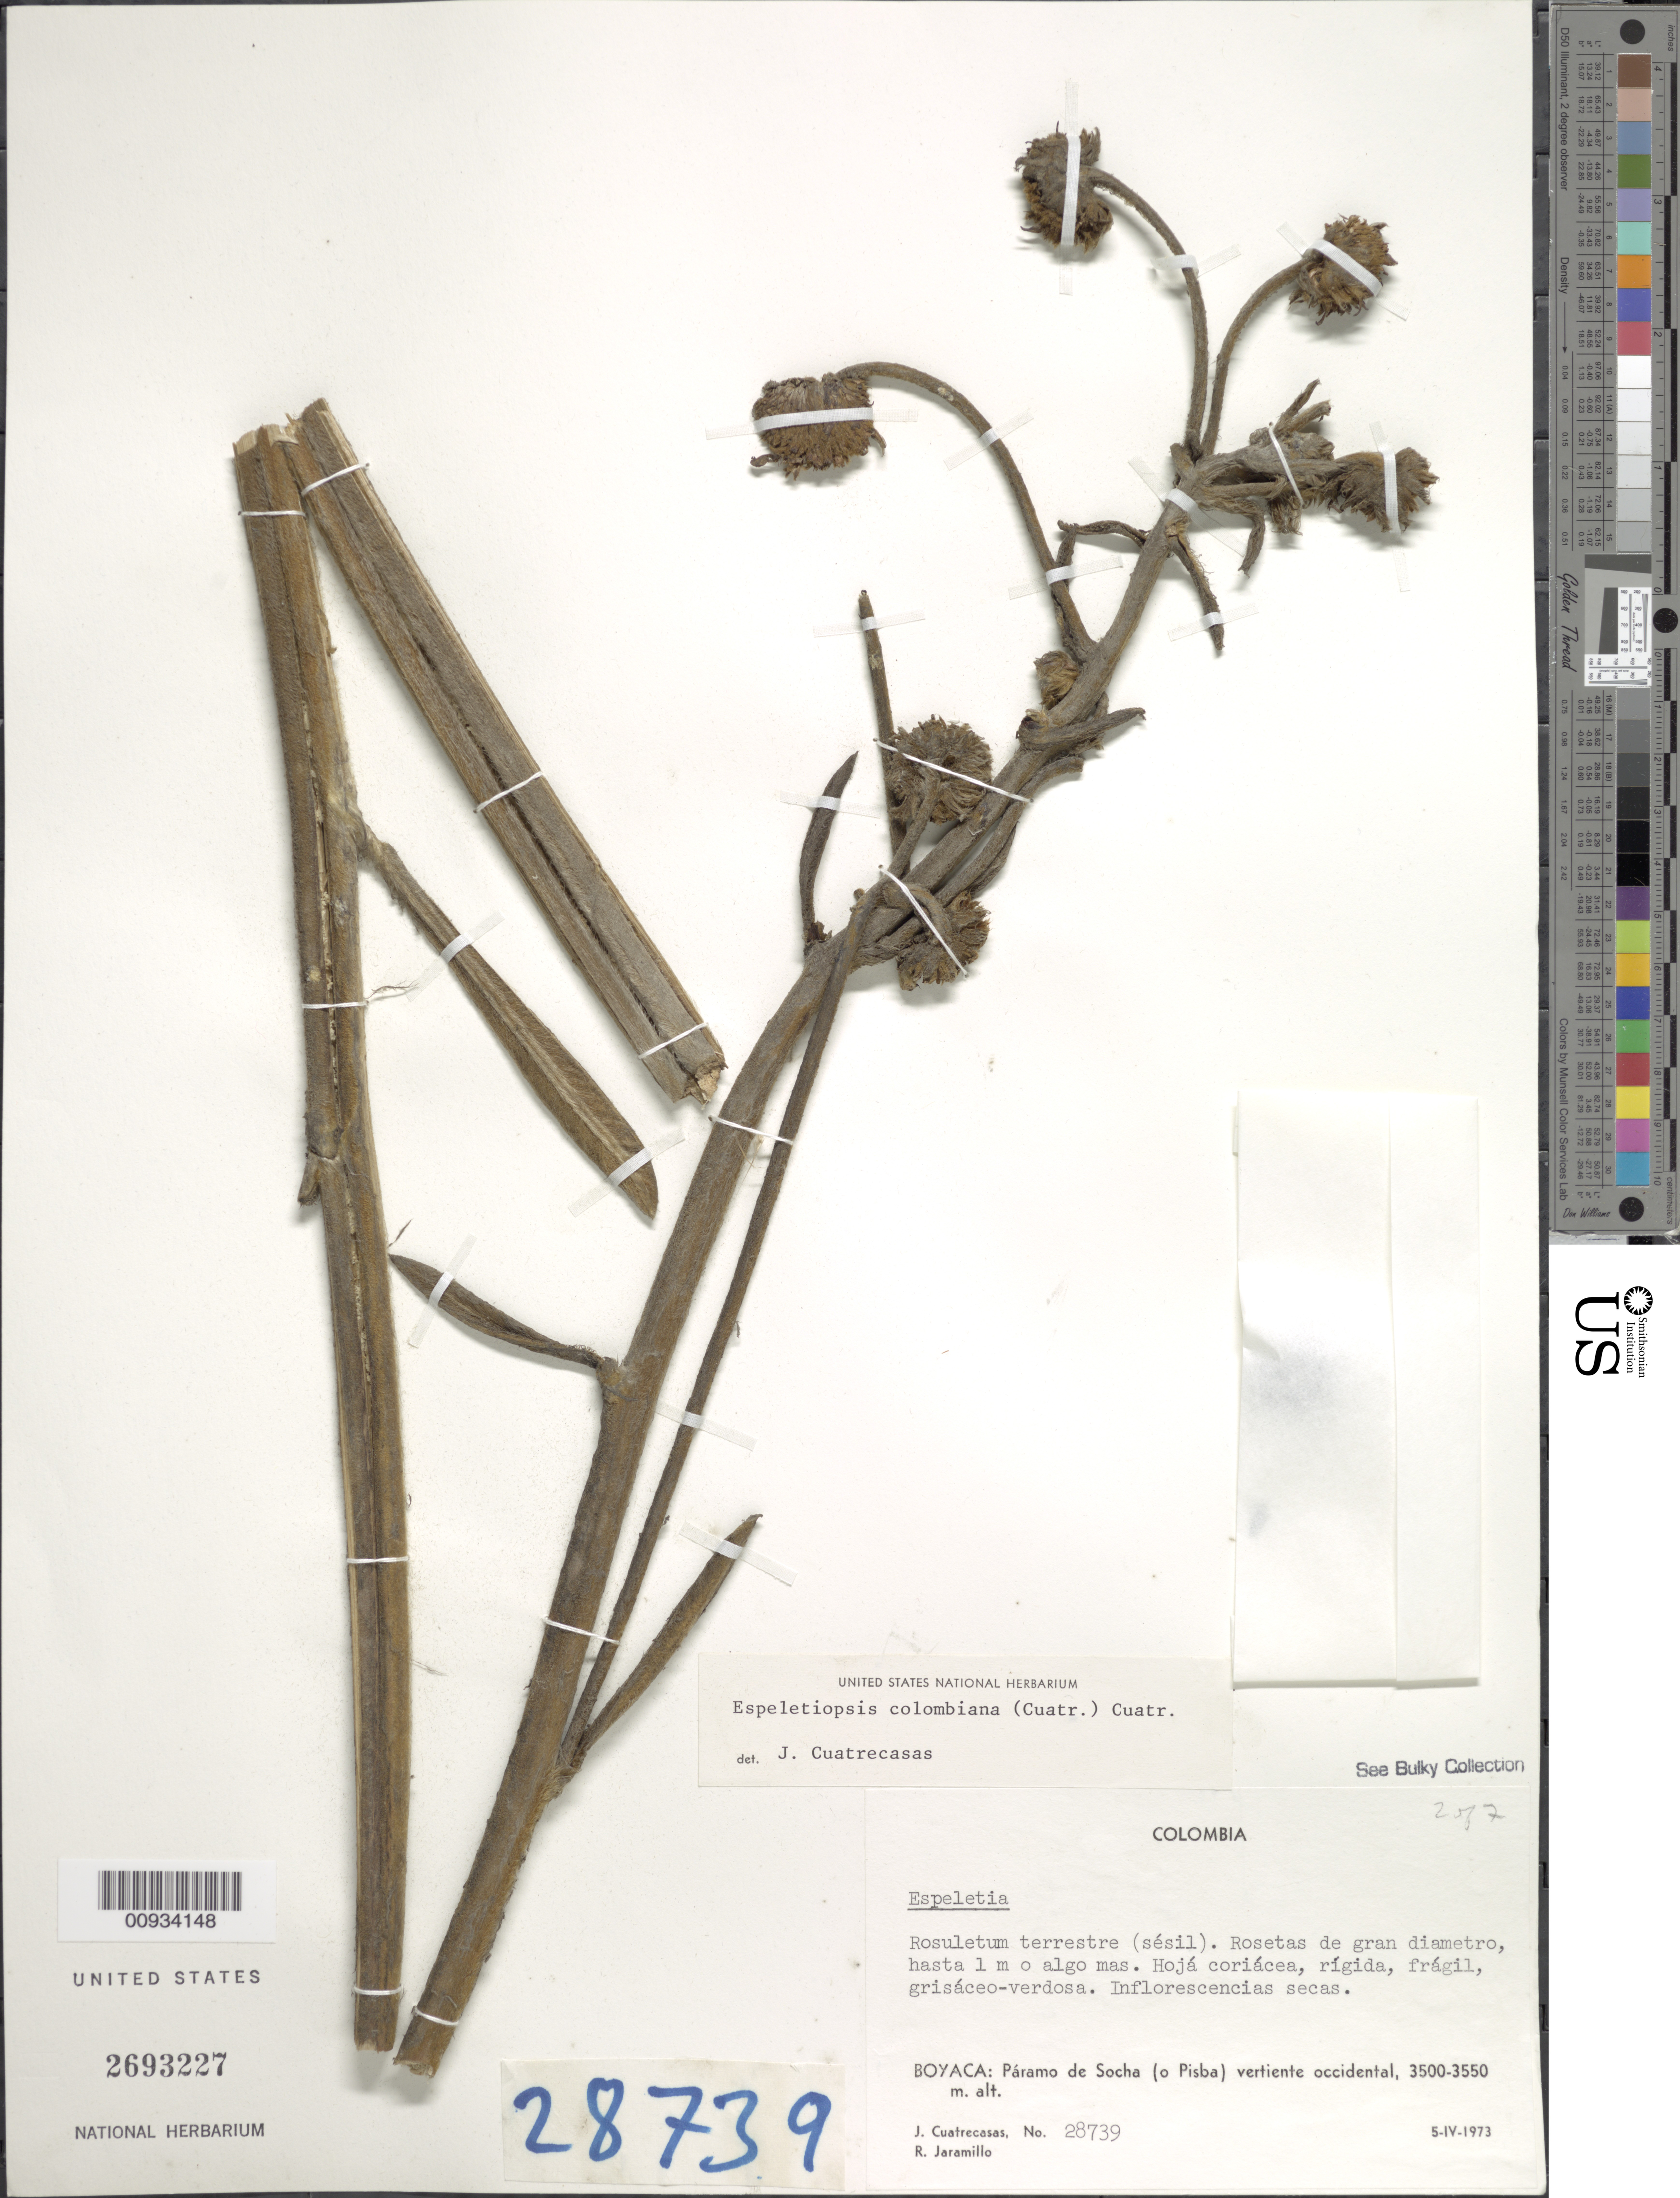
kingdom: Plantae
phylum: Tracheophyta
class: Magnoliopsida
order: Asterales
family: Asteraceae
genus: Espeletiopsis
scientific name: Espeletiopsis colombiana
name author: (Cuatrec.) Cuatrec.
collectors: J. Cuatrecasas & R. Jaramillo M.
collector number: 28739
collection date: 1973-04-05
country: Colombia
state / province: Boyacá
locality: Paramo de Socha (o Pisba) vertiente occidental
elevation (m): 3500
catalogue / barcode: US 2693227